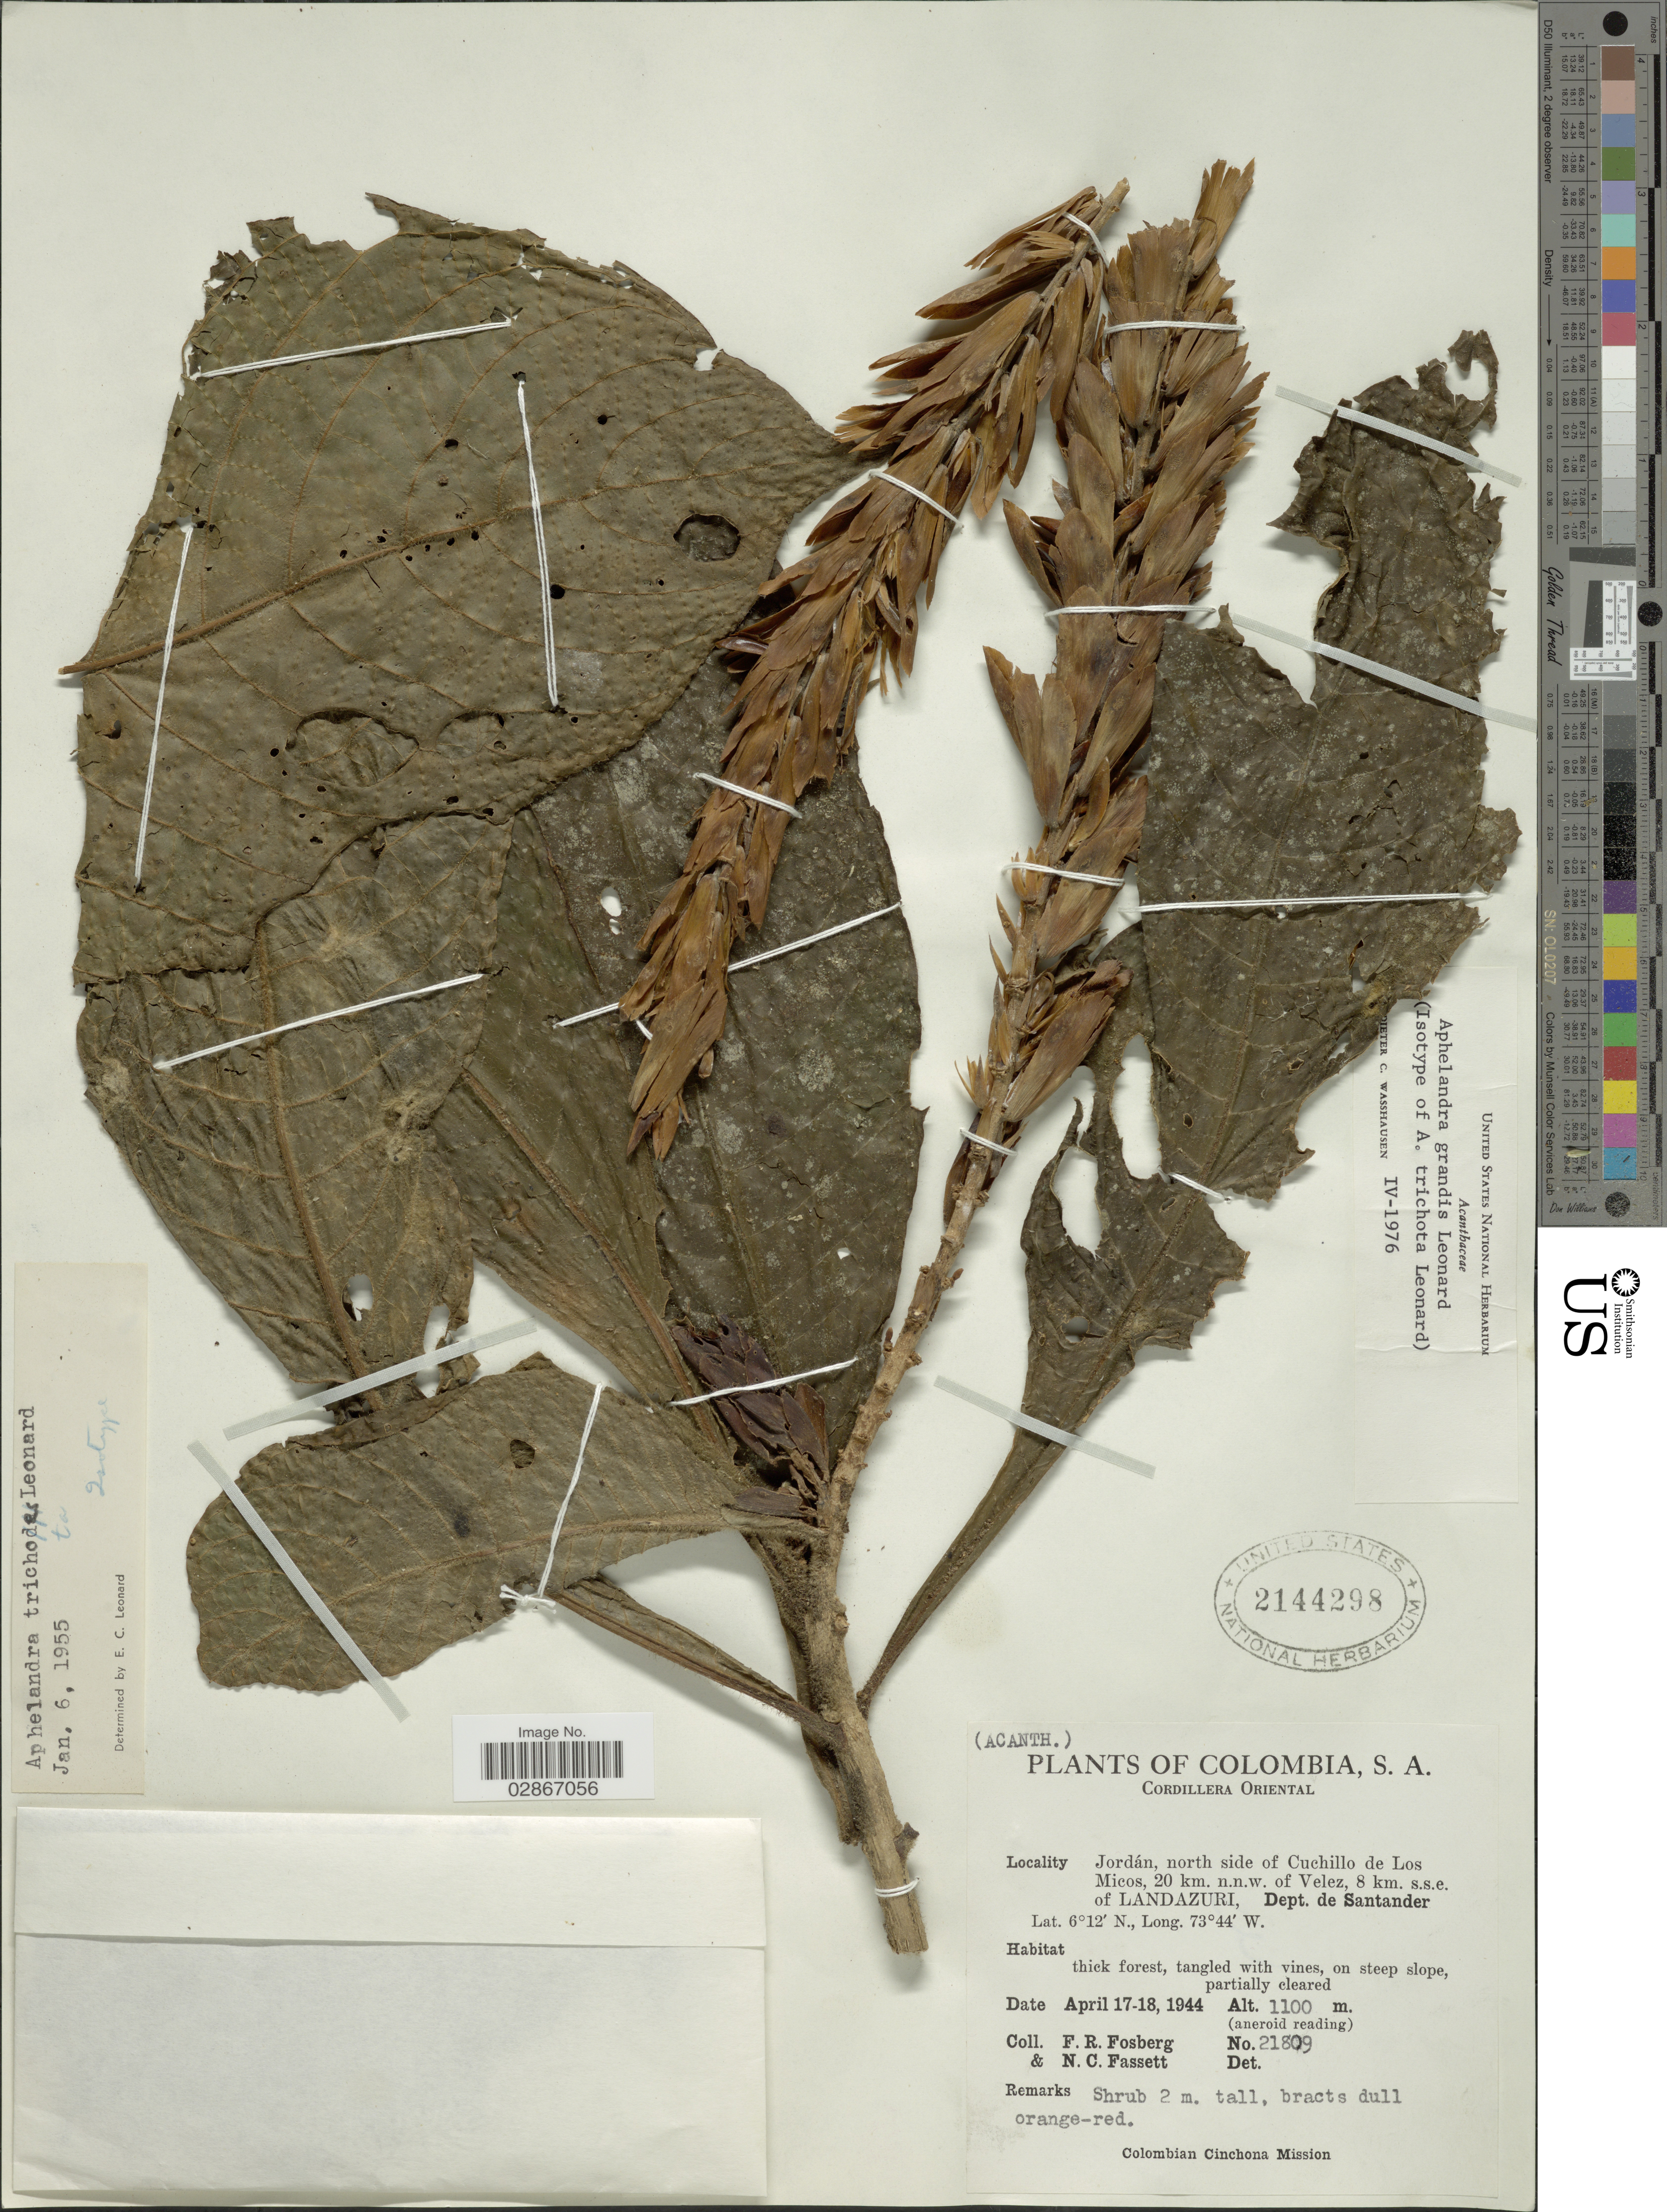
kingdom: Plantae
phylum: Tracheophyta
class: Magnoliopsida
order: Lamiales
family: Acanthaceae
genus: Aphelandra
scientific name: Aphelandra grandis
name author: Leonard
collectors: F. R. Fosberg & N. C. Fassett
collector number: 21809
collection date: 1944-04-17/1944-04-18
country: Colombia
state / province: Santander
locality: Cordillera Oriental. Jordán, north side of Cuchillo de Los Micos, 20 km. n.n.w. of Velez, 8 km. s.s.e. of Landazuri, Dept. de Santander.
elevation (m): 1100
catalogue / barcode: US 2144298